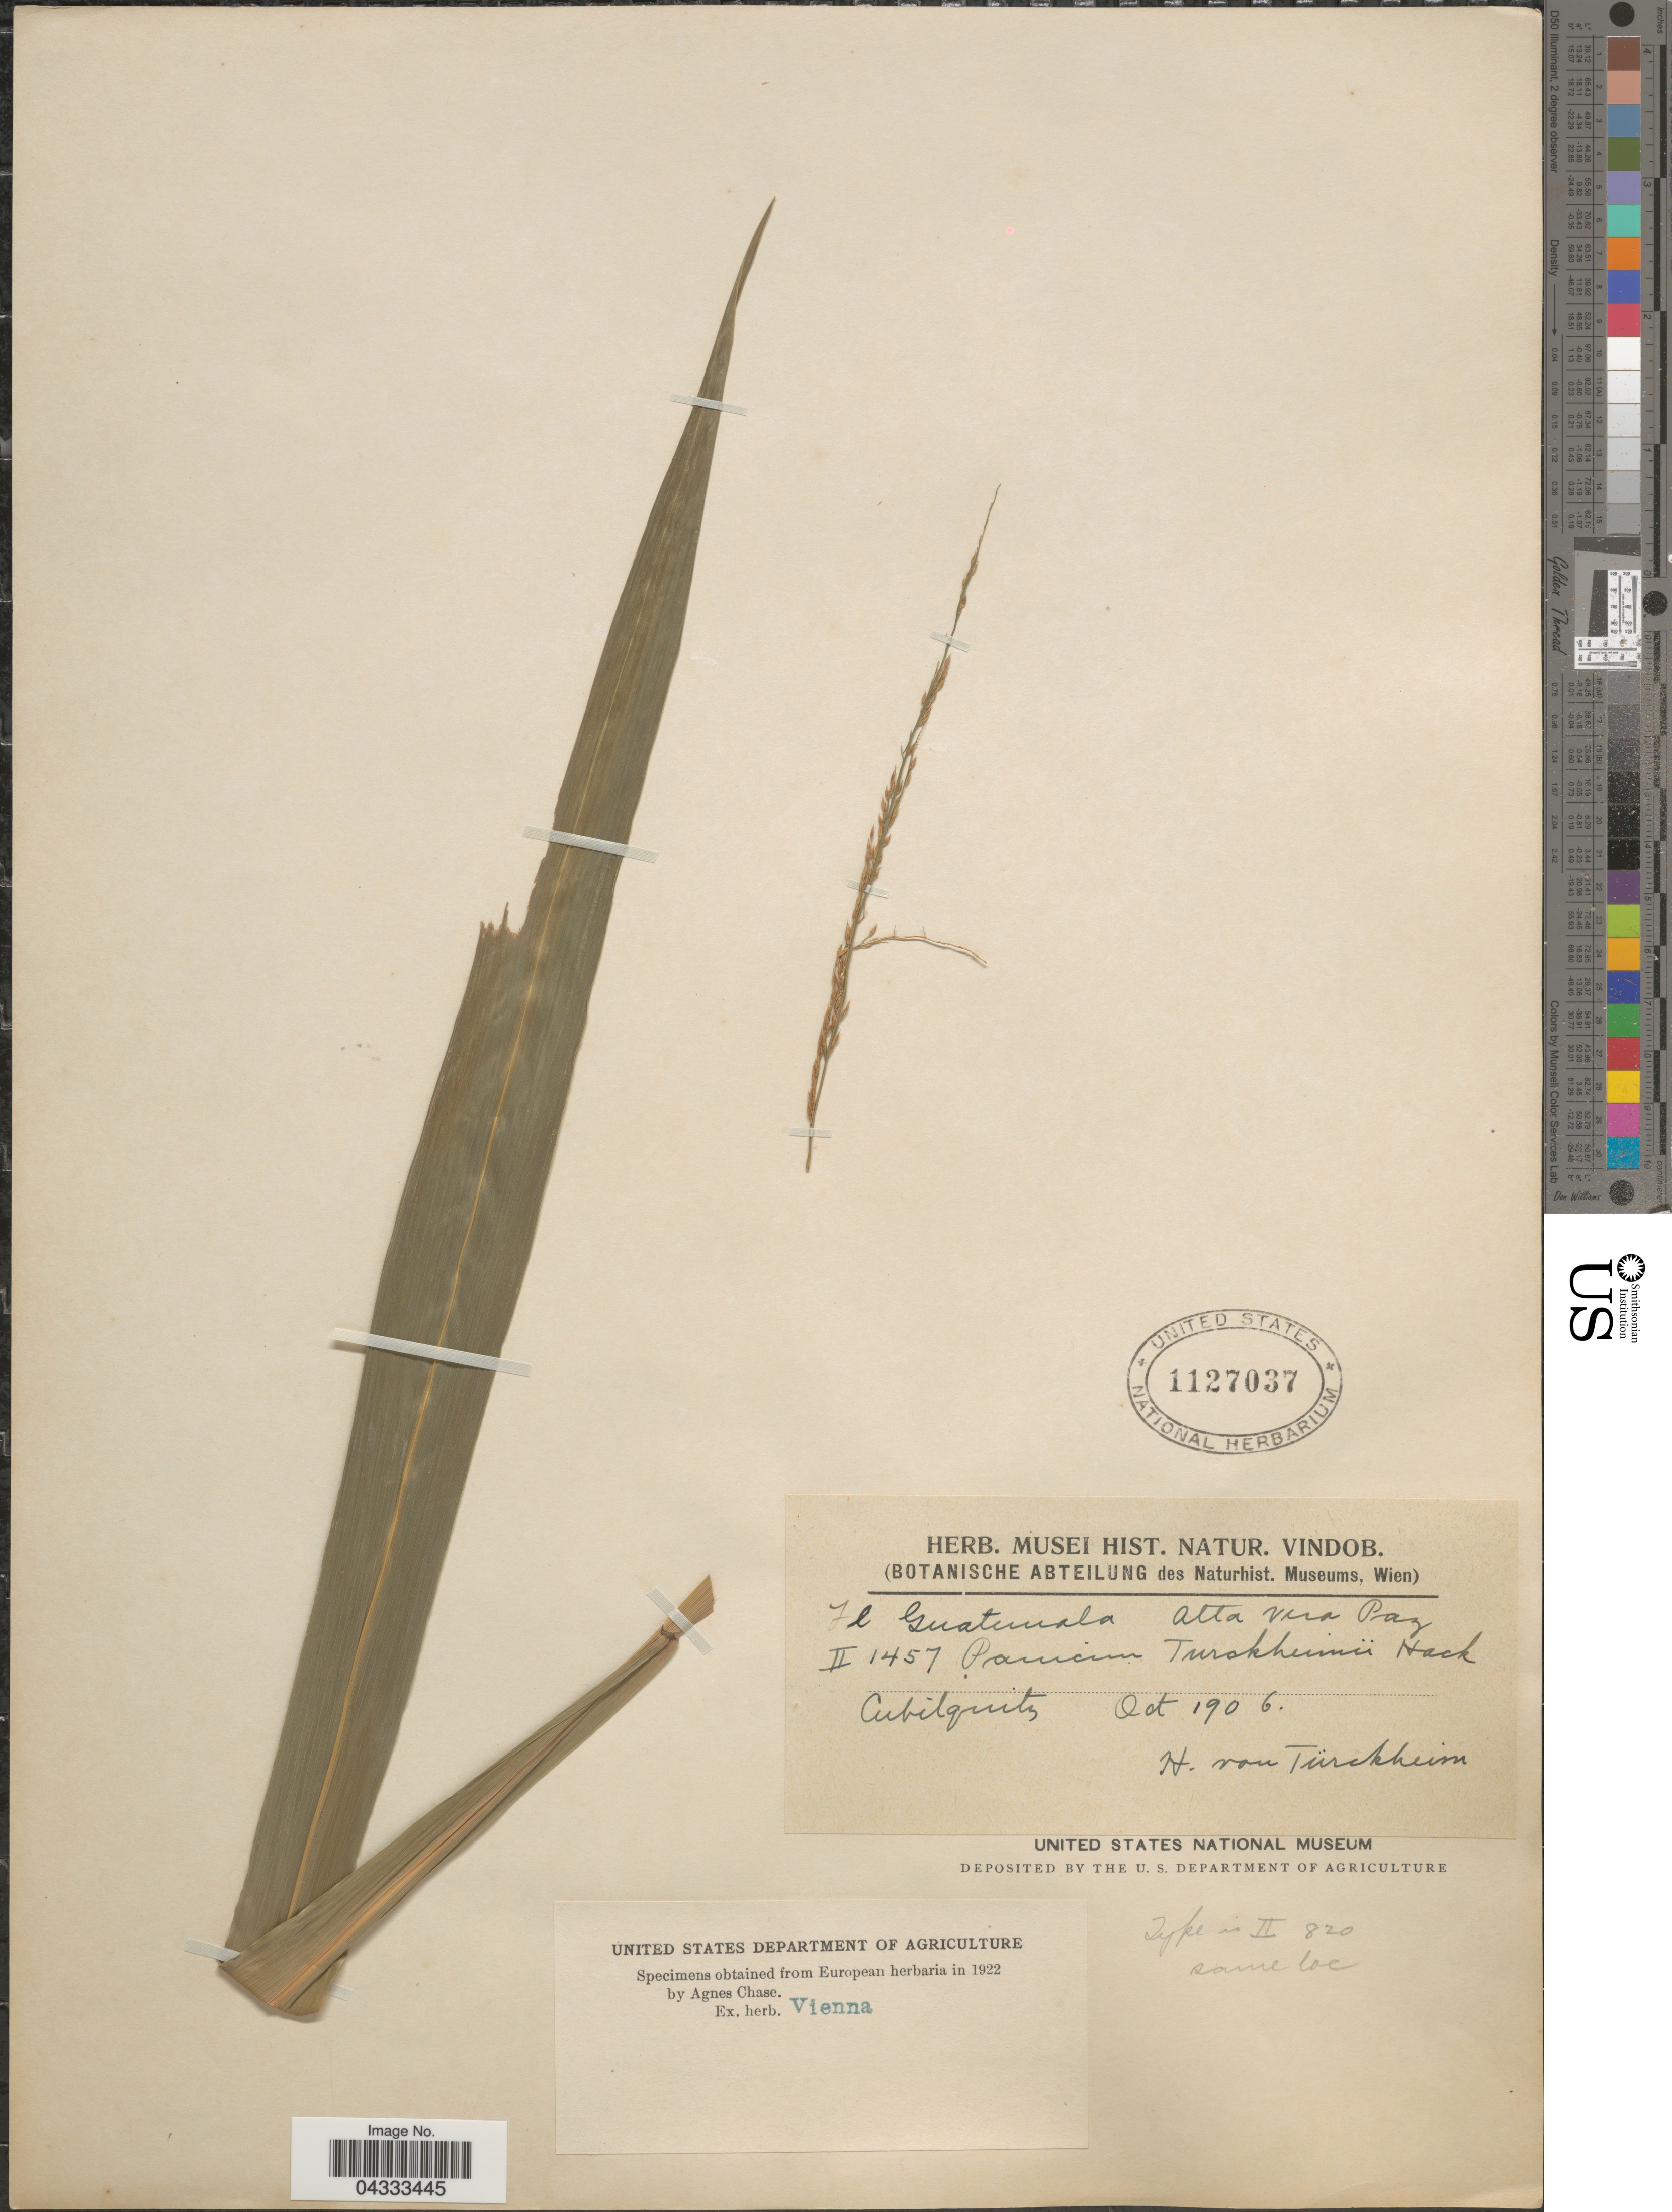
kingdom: Plantae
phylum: Tracheophyta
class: Liliopsida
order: Poales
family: Poaceae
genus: Aakia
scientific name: Aakia tuerckheimii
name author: (Hack.) J. R. Grande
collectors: H. von Türckheim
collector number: II1457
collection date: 1906-10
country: Guatemala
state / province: Alta Verapaz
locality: Cubilquitz.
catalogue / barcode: US 1127037